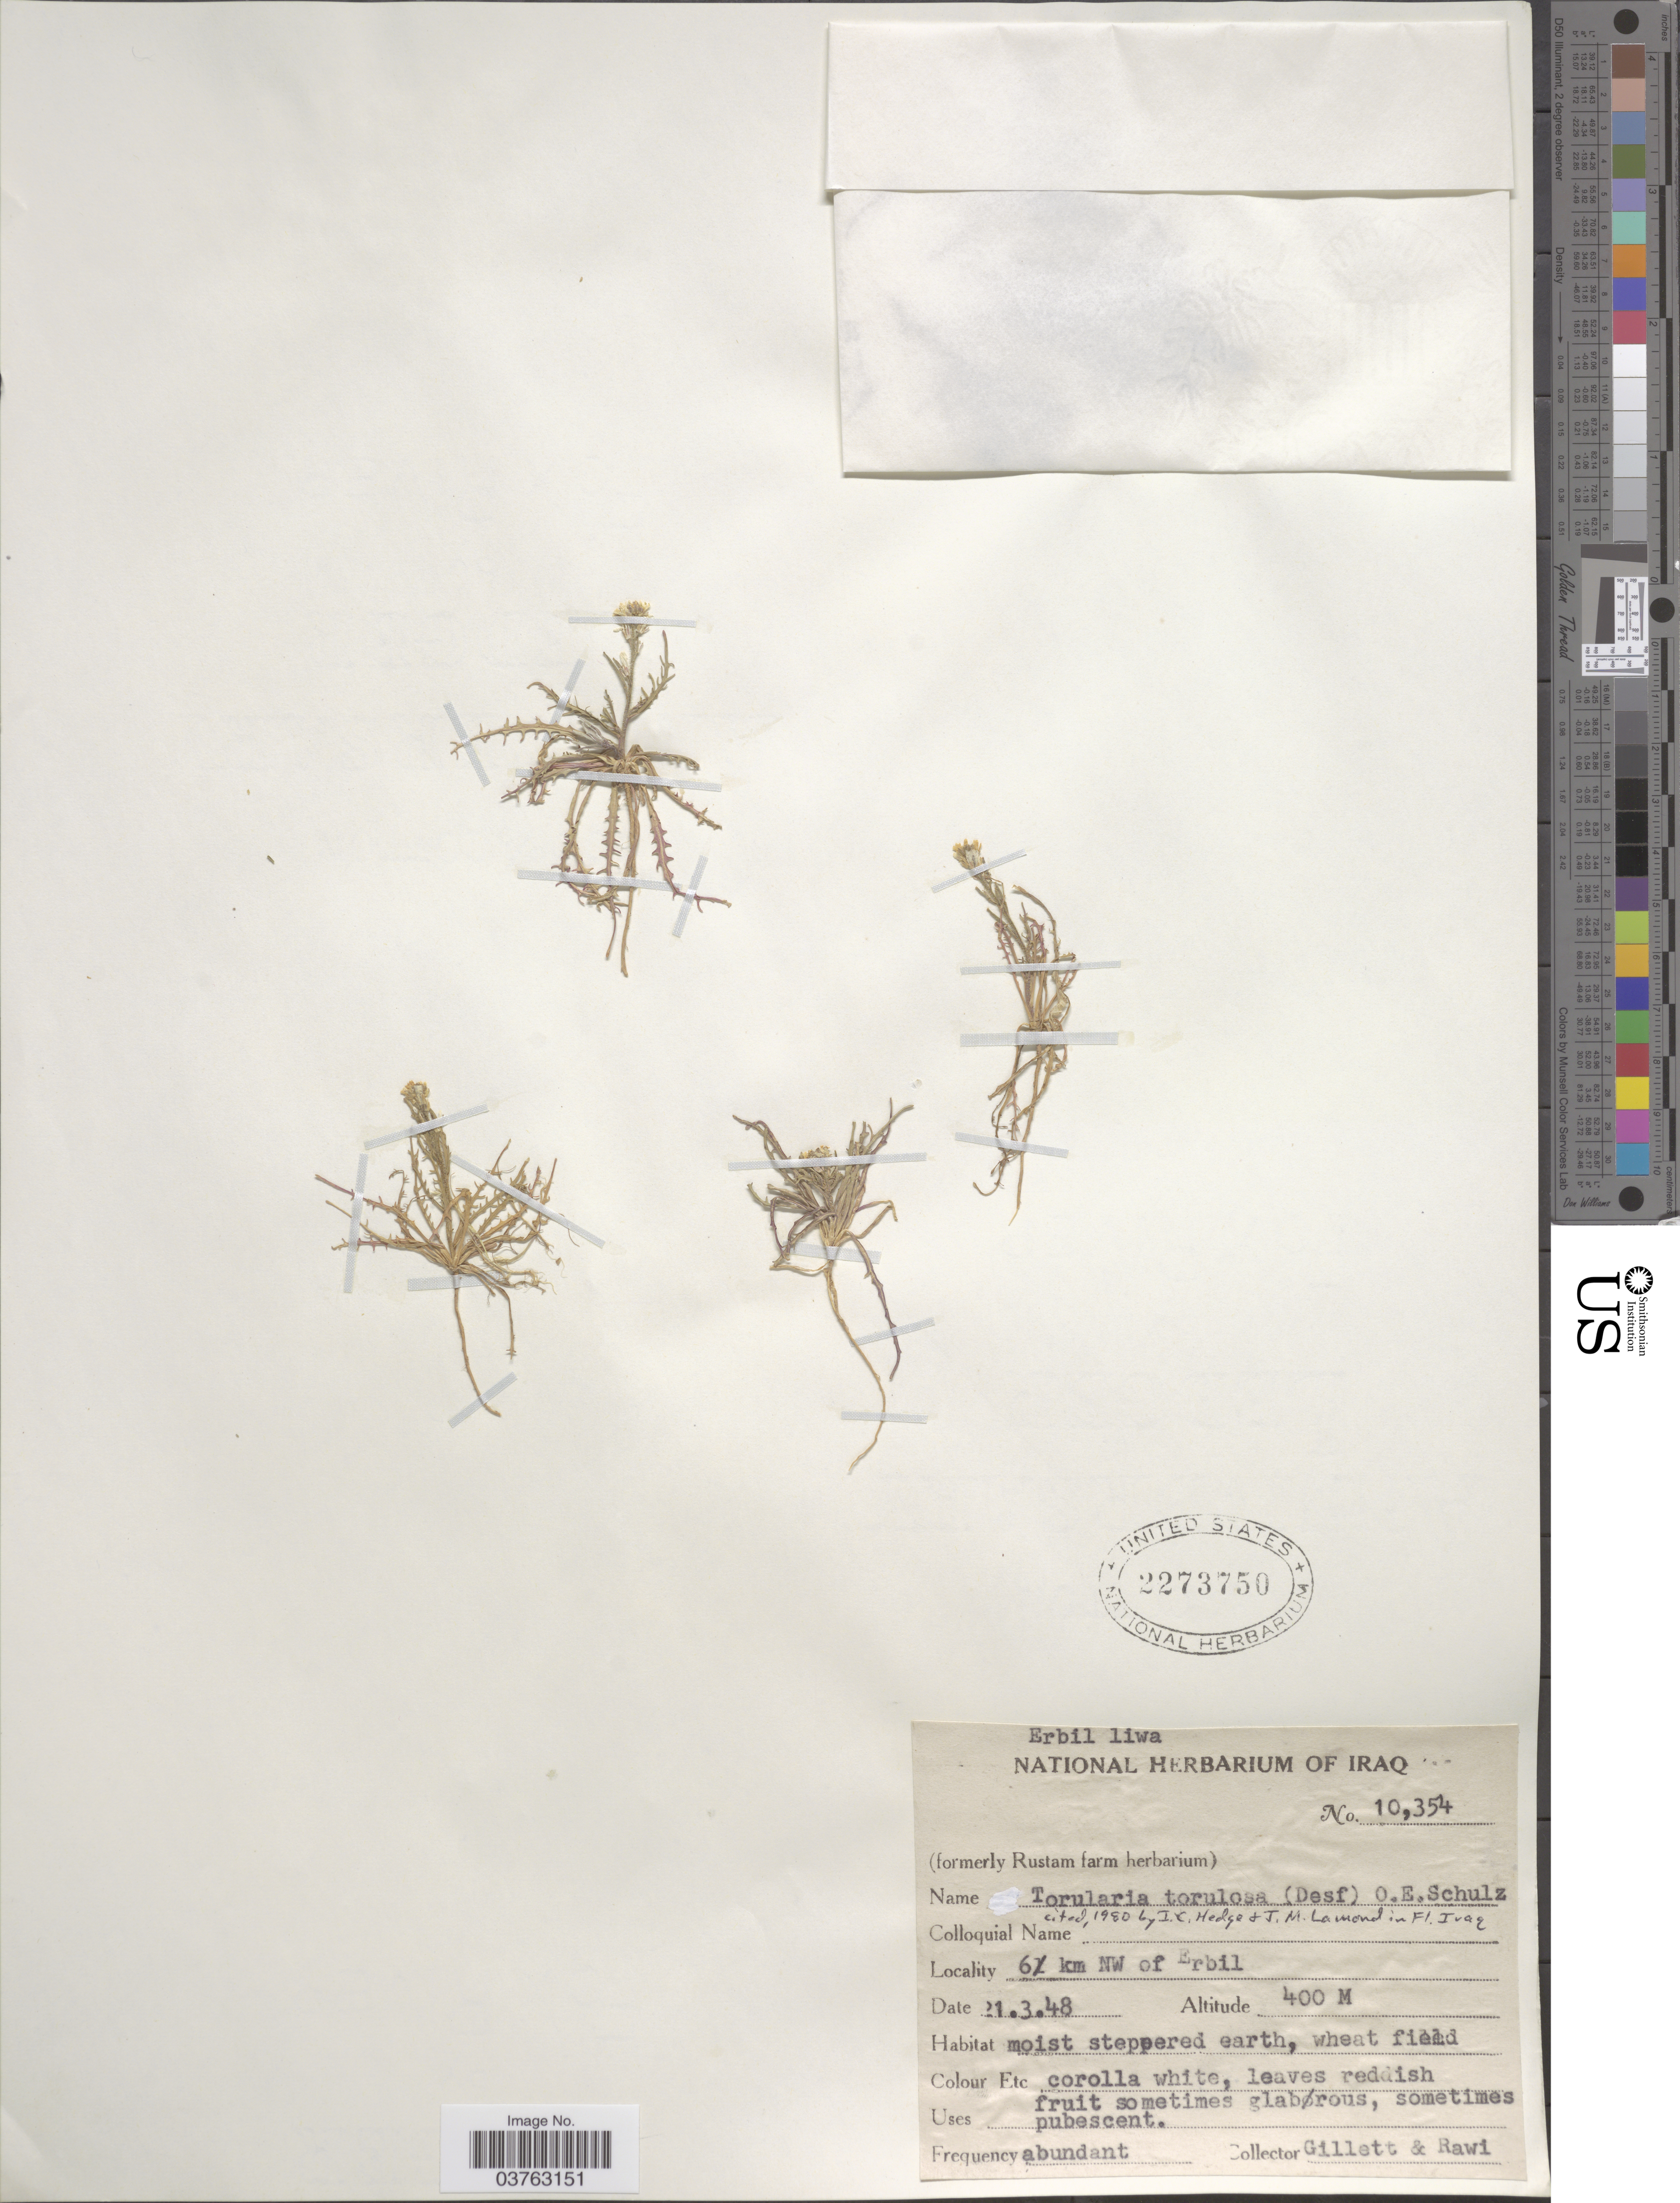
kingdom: Plantae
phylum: Tracheophyta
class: Magnoliopsida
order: Brassicales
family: Brassicaceae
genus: Neotorularia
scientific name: Neotorularia torulosa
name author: (Desf.) Hedge & J. Léonard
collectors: Gillett, -- & -. Rawi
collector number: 10354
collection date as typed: Transcribed d/m/y: 21/3/48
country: Iraq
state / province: Arbīl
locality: Erbil liwa. 6 km NW of Erbil.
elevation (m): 400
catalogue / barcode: US 2273750